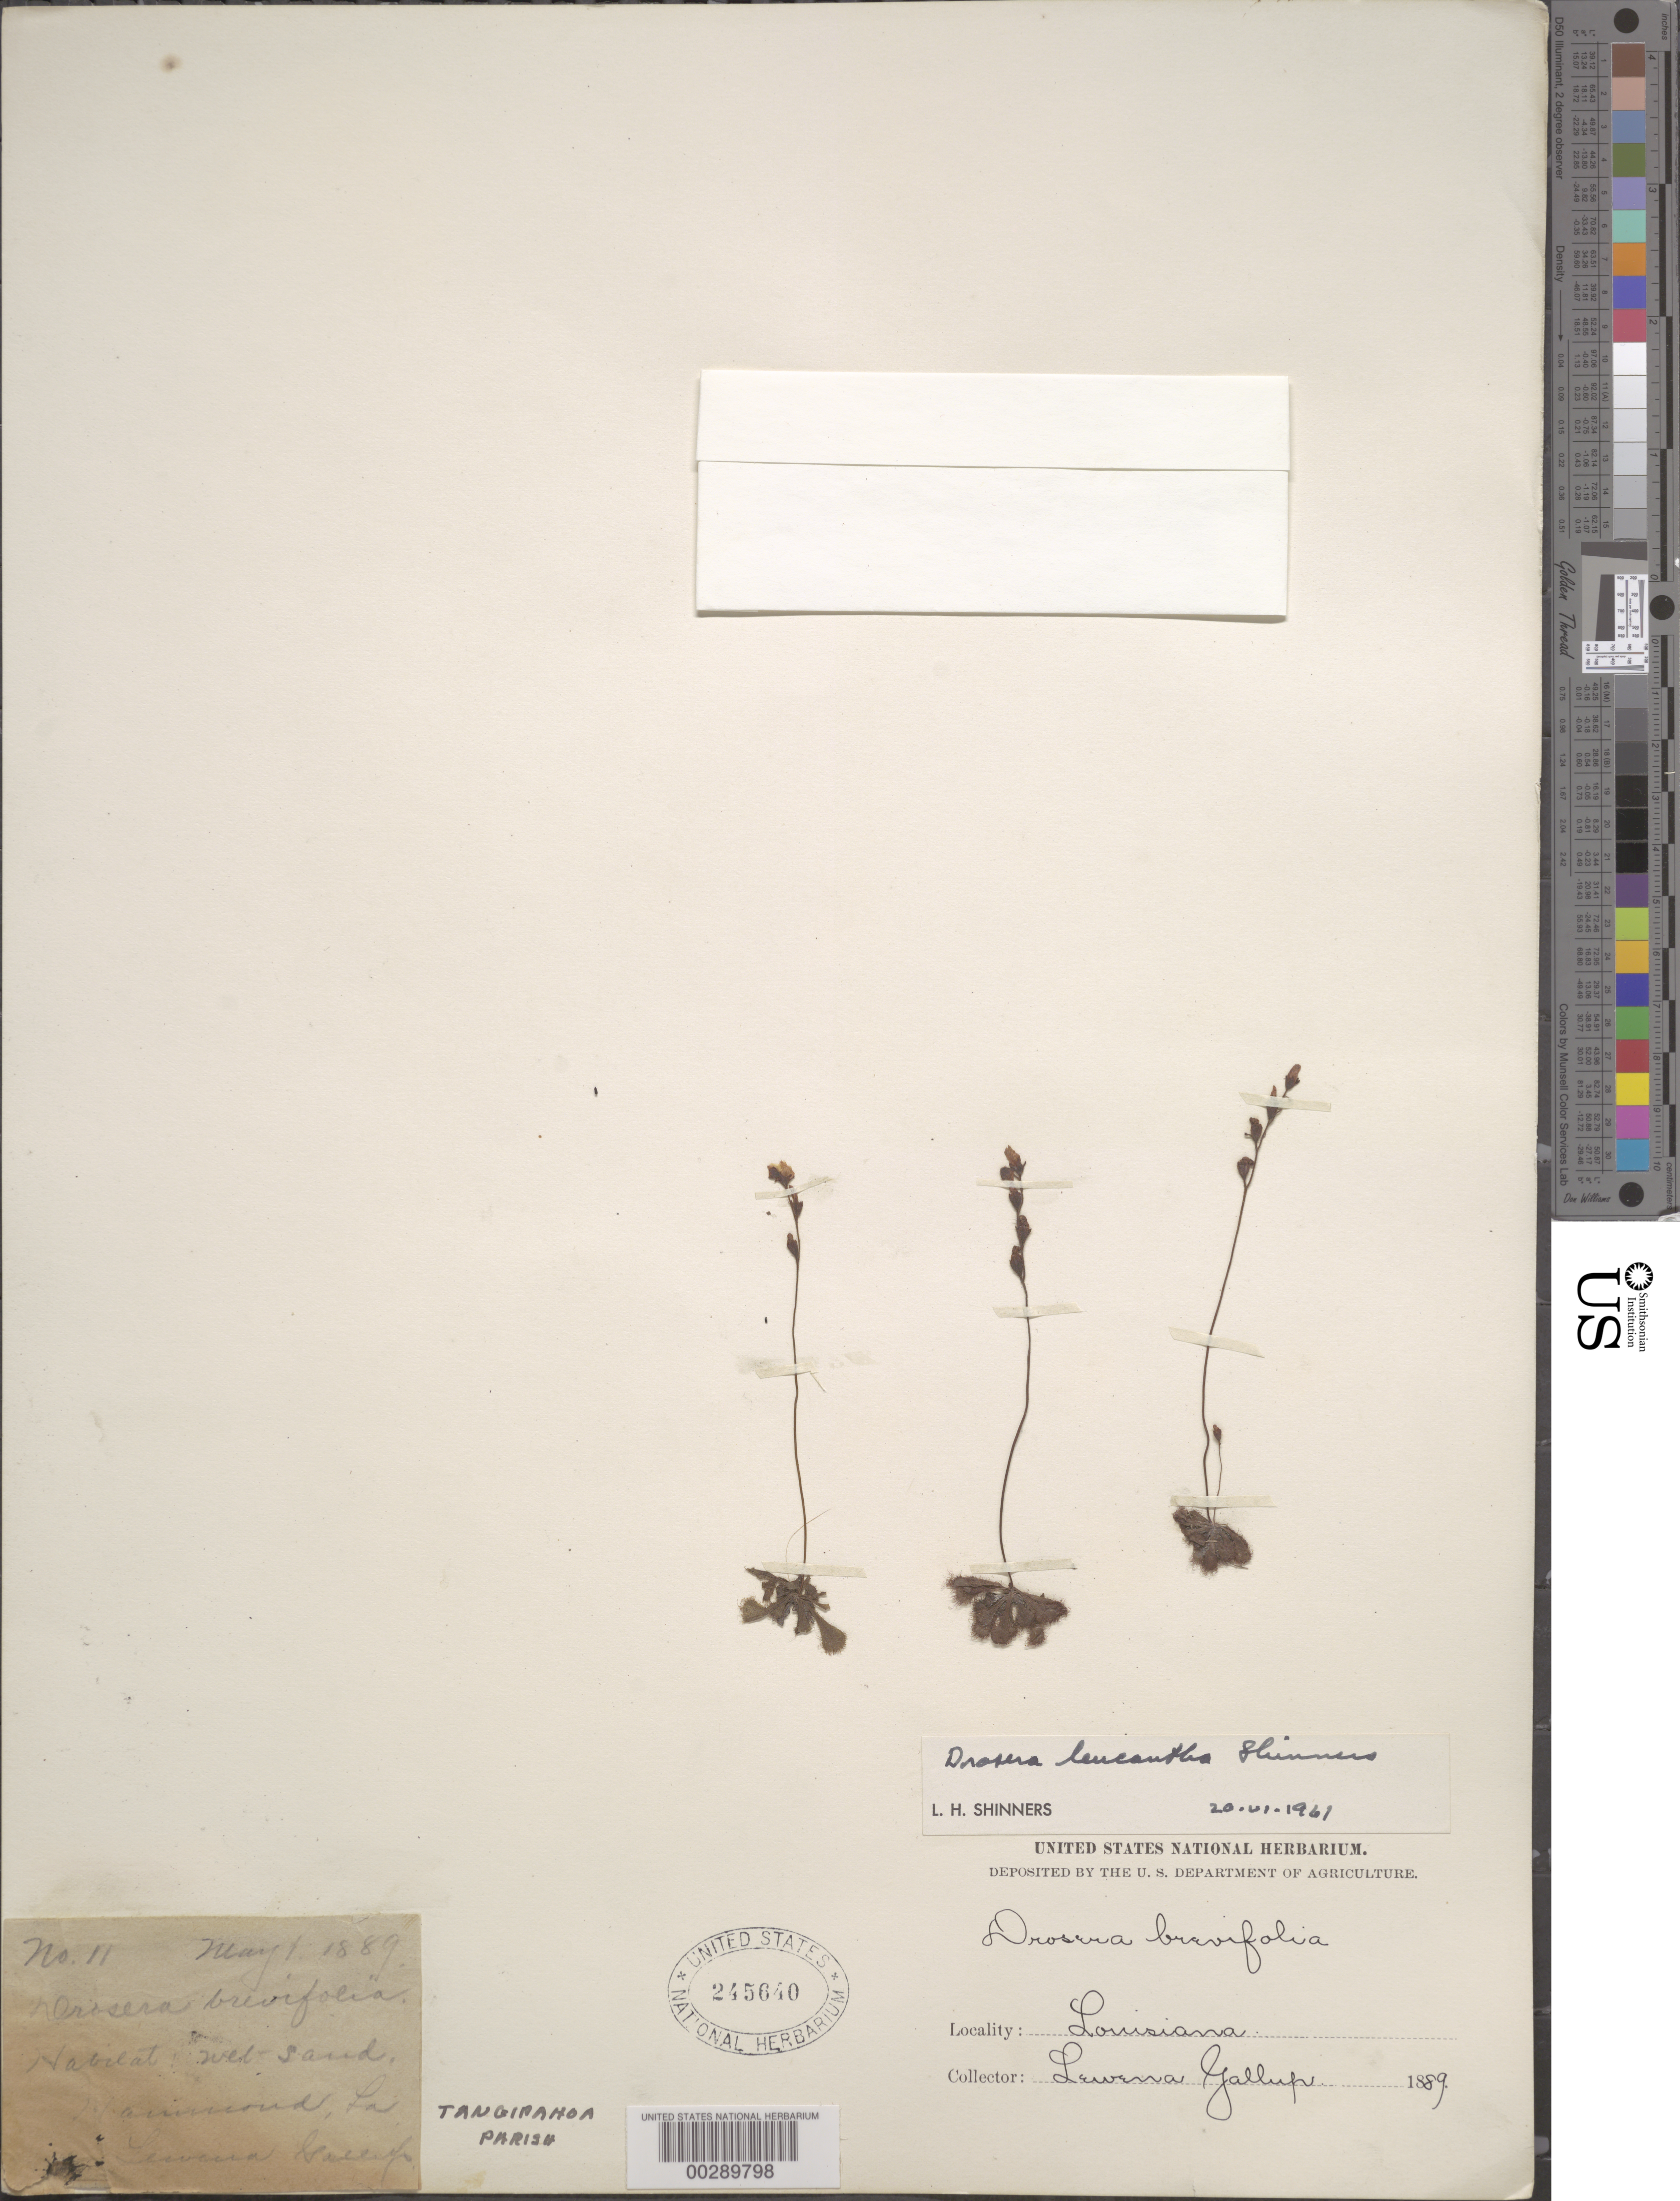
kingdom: Plantae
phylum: Tracheophyta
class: Magnoliopsida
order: Caryophyllales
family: Droseraceae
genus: Drosera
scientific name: Drosera leucantha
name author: Shinners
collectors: L. Gallup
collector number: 11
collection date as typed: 01 May 1889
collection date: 1889-05-01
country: United States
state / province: Louisiana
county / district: Tangipahoa Parish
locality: Hammond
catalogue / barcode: US 245640